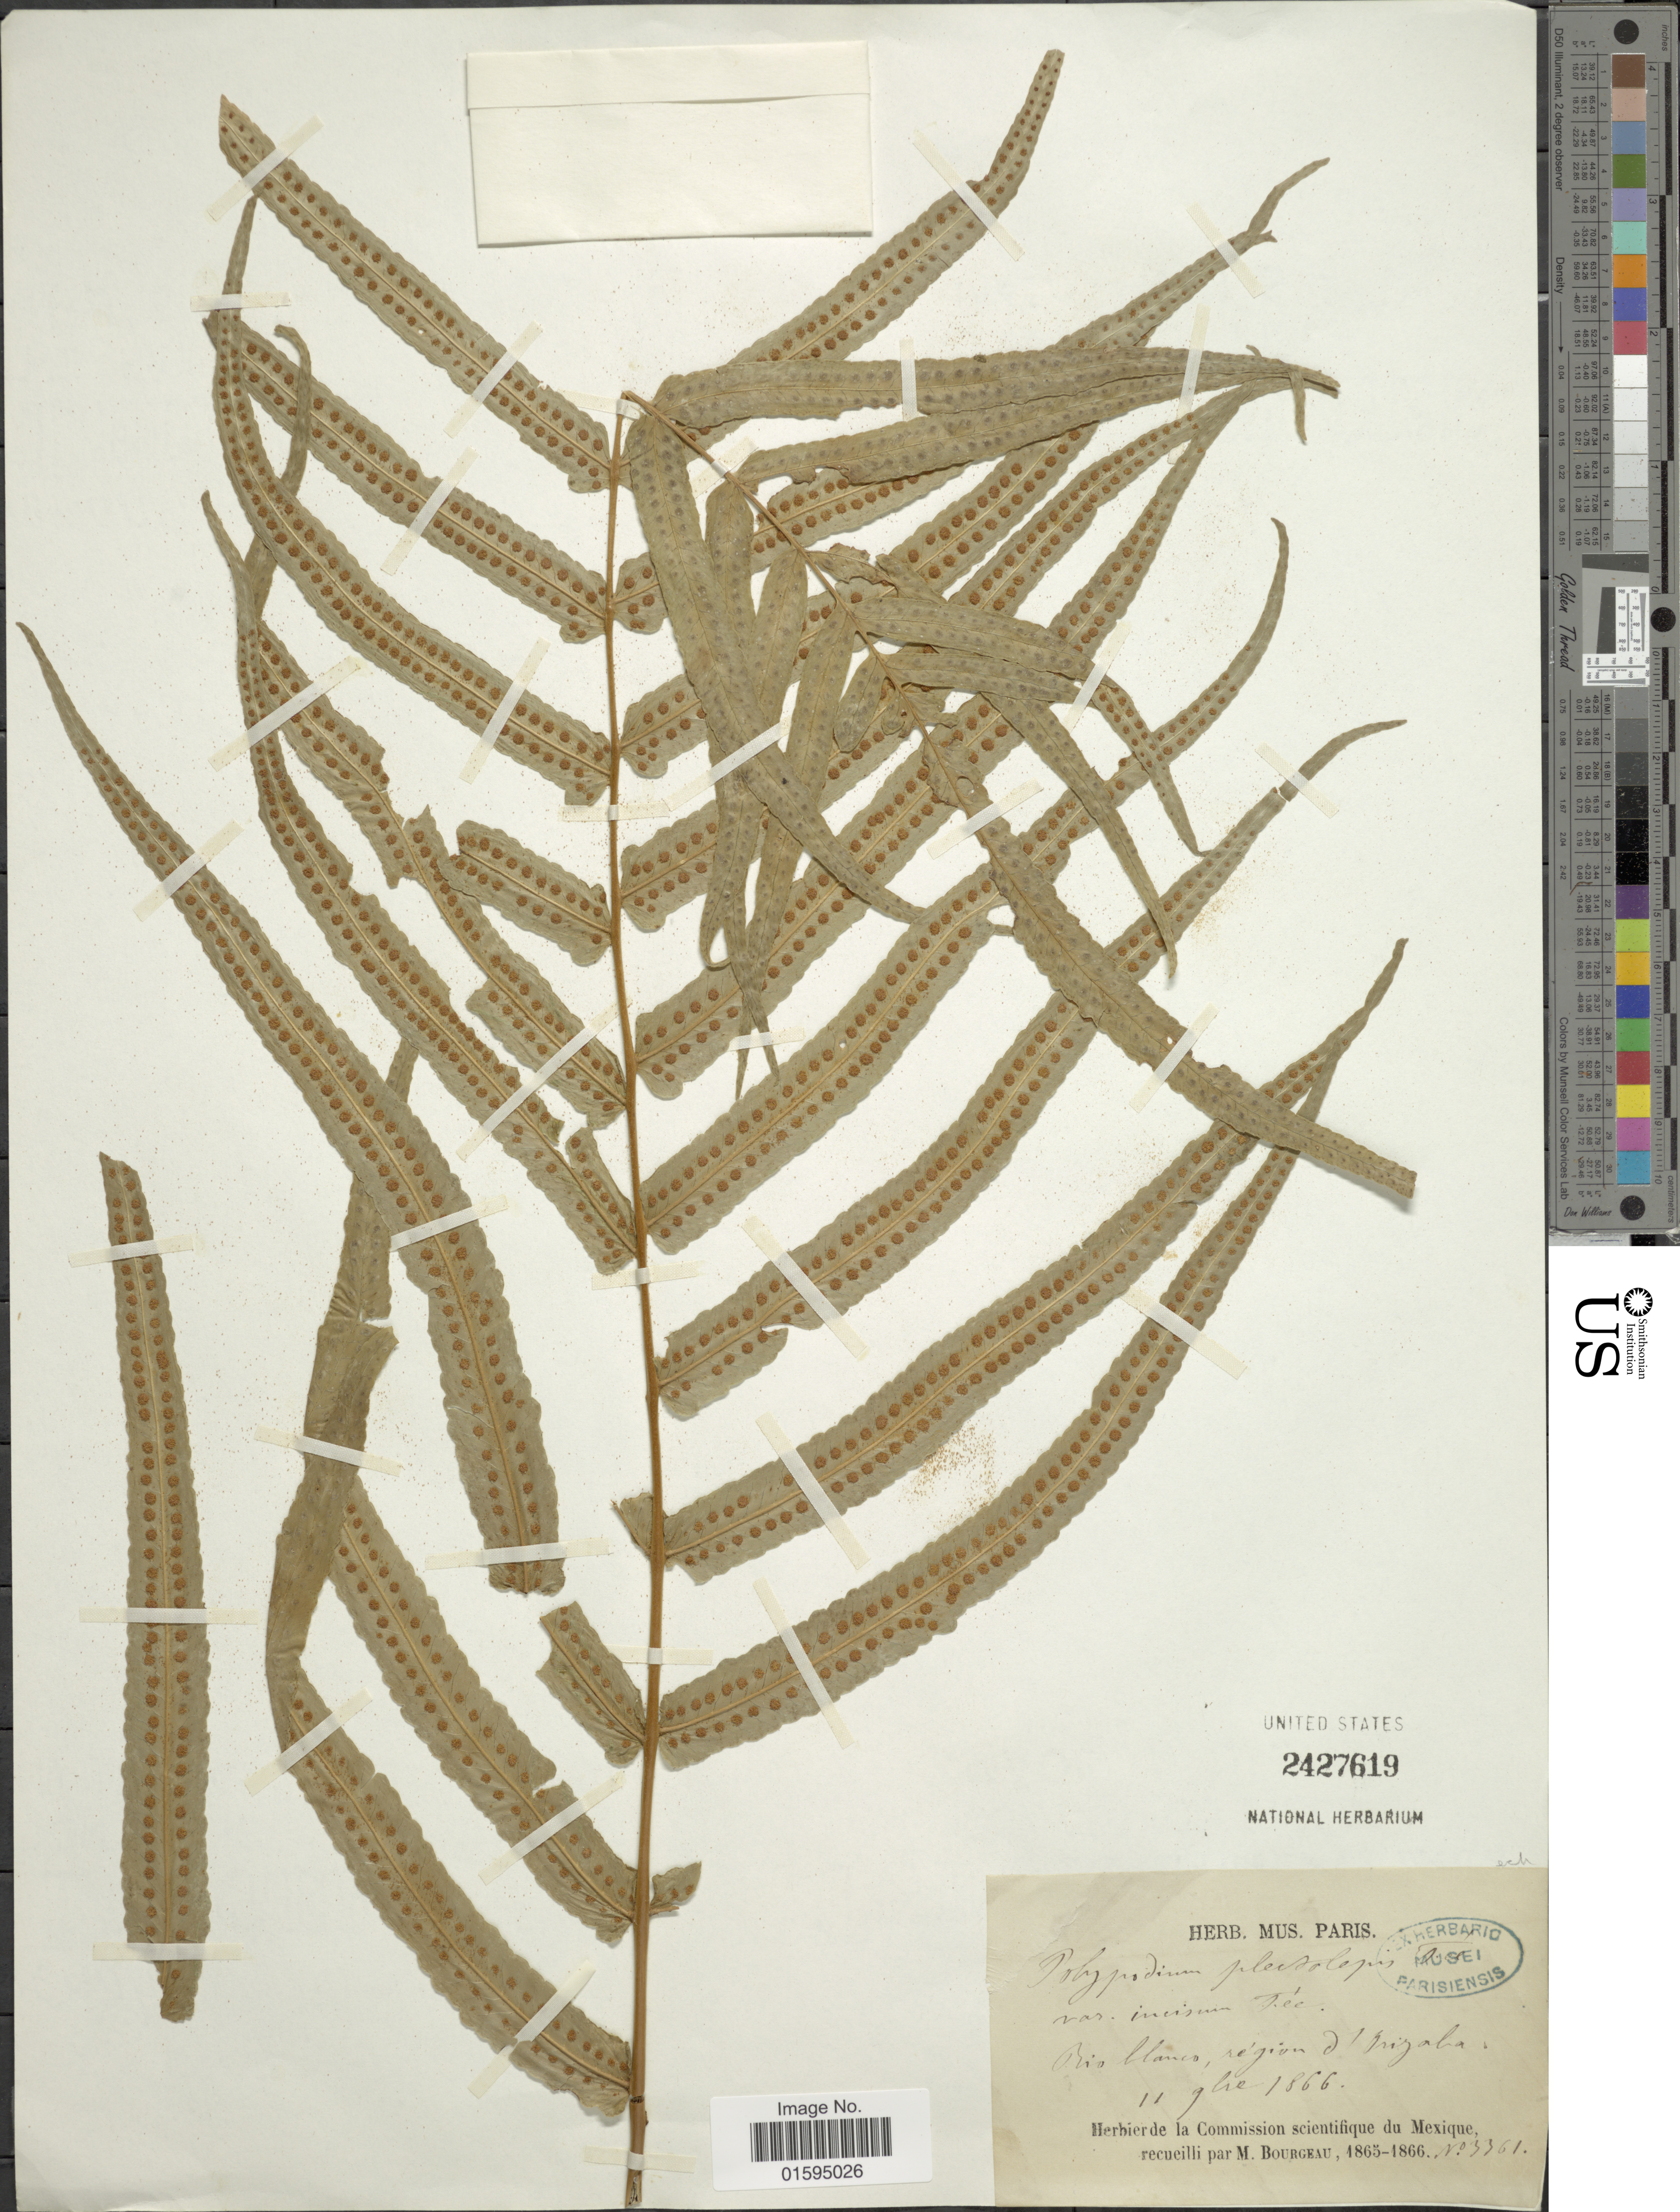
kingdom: Plantae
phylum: Tracheophyta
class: Polypodiopsida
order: Polypodiales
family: Polypodiaceae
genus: Polypodium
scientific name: Polypodium echinolepis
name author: Fée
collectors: M. Bourgeau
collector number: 3361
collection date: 1866-11-11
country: Mexico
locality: Rio Blanco, region de Orizala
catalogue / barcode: US 2427619